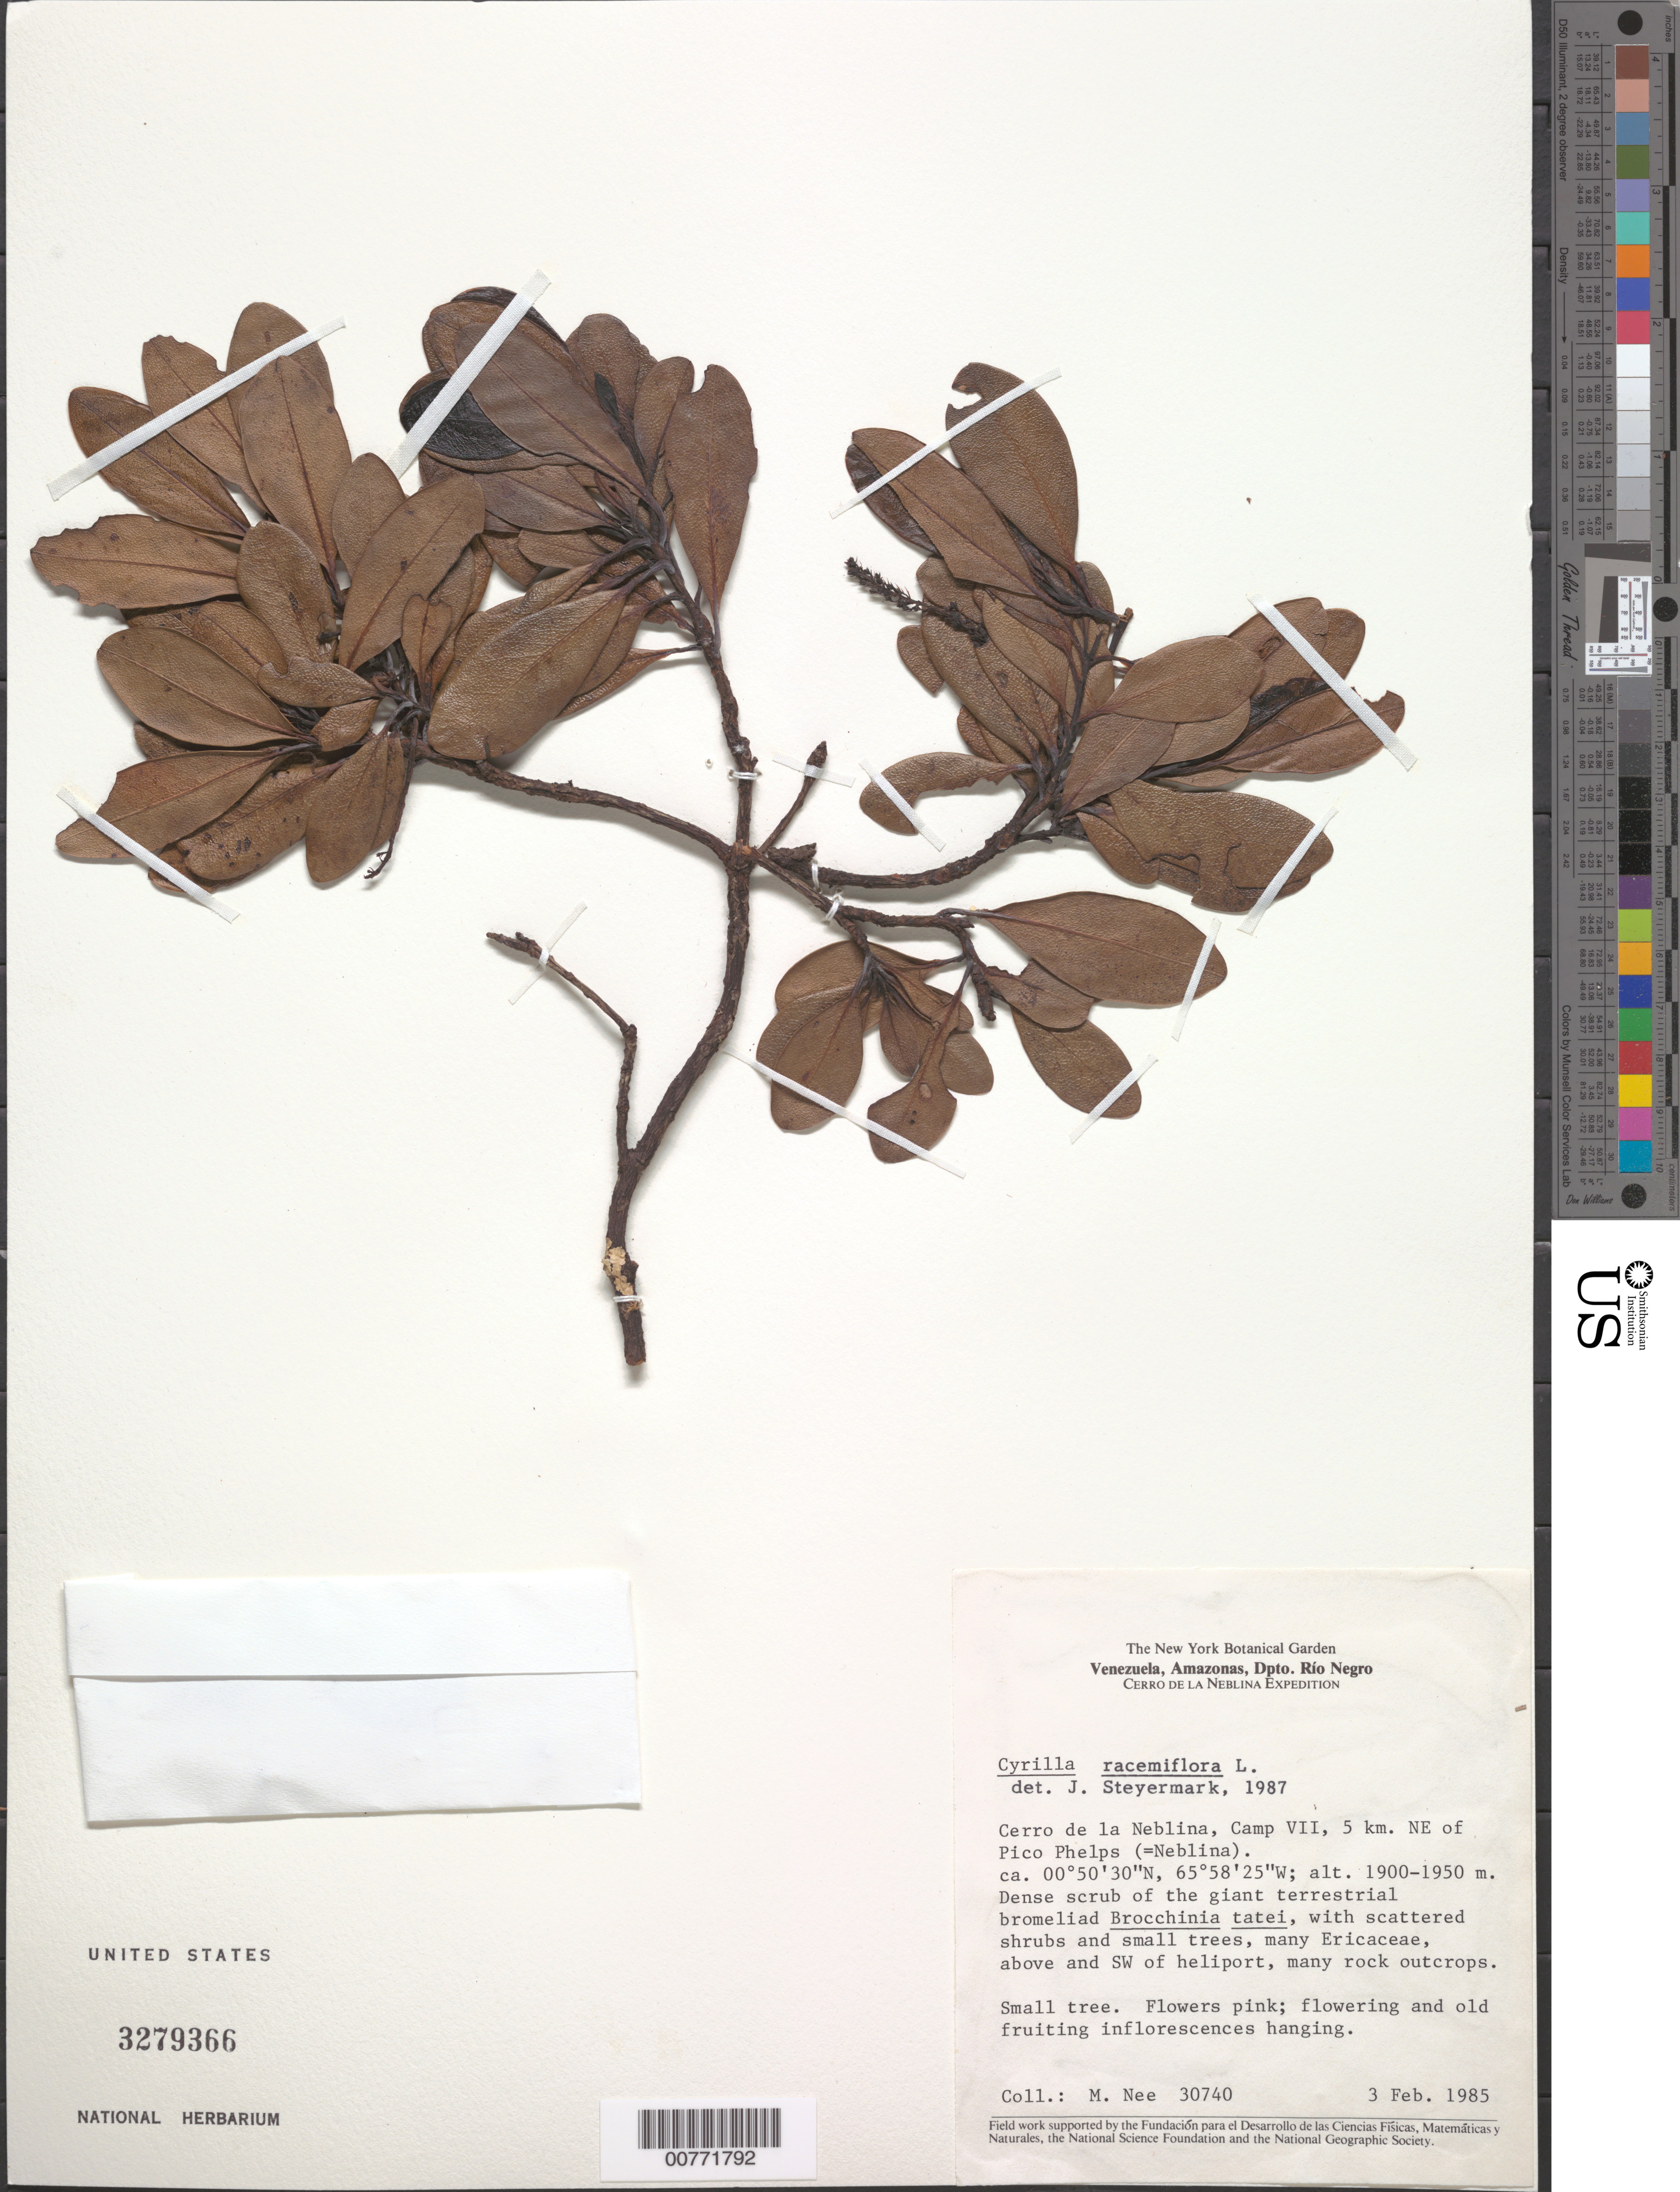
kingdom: Plantae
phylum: Tracheophyta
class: Magnoliopsida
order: Ericales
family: Cyrillaceae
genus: Cyrilla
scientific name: Cyrilla racemiflora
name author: L.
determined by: Steyermark, Julian A., (VEN)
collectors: M. Nee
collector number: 30740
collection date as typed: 3-Feb-85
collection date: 1985-02-03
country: Venezuela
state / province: Amazonas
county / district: Río Negro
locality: Cerro de la Neblina, Camp VII, 5 km NE of Pico Phelps (=Neblina)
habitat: Dense scrub of Brocchinia tatei, many rocky outcrops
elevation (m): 1900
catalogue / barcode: US 3279366